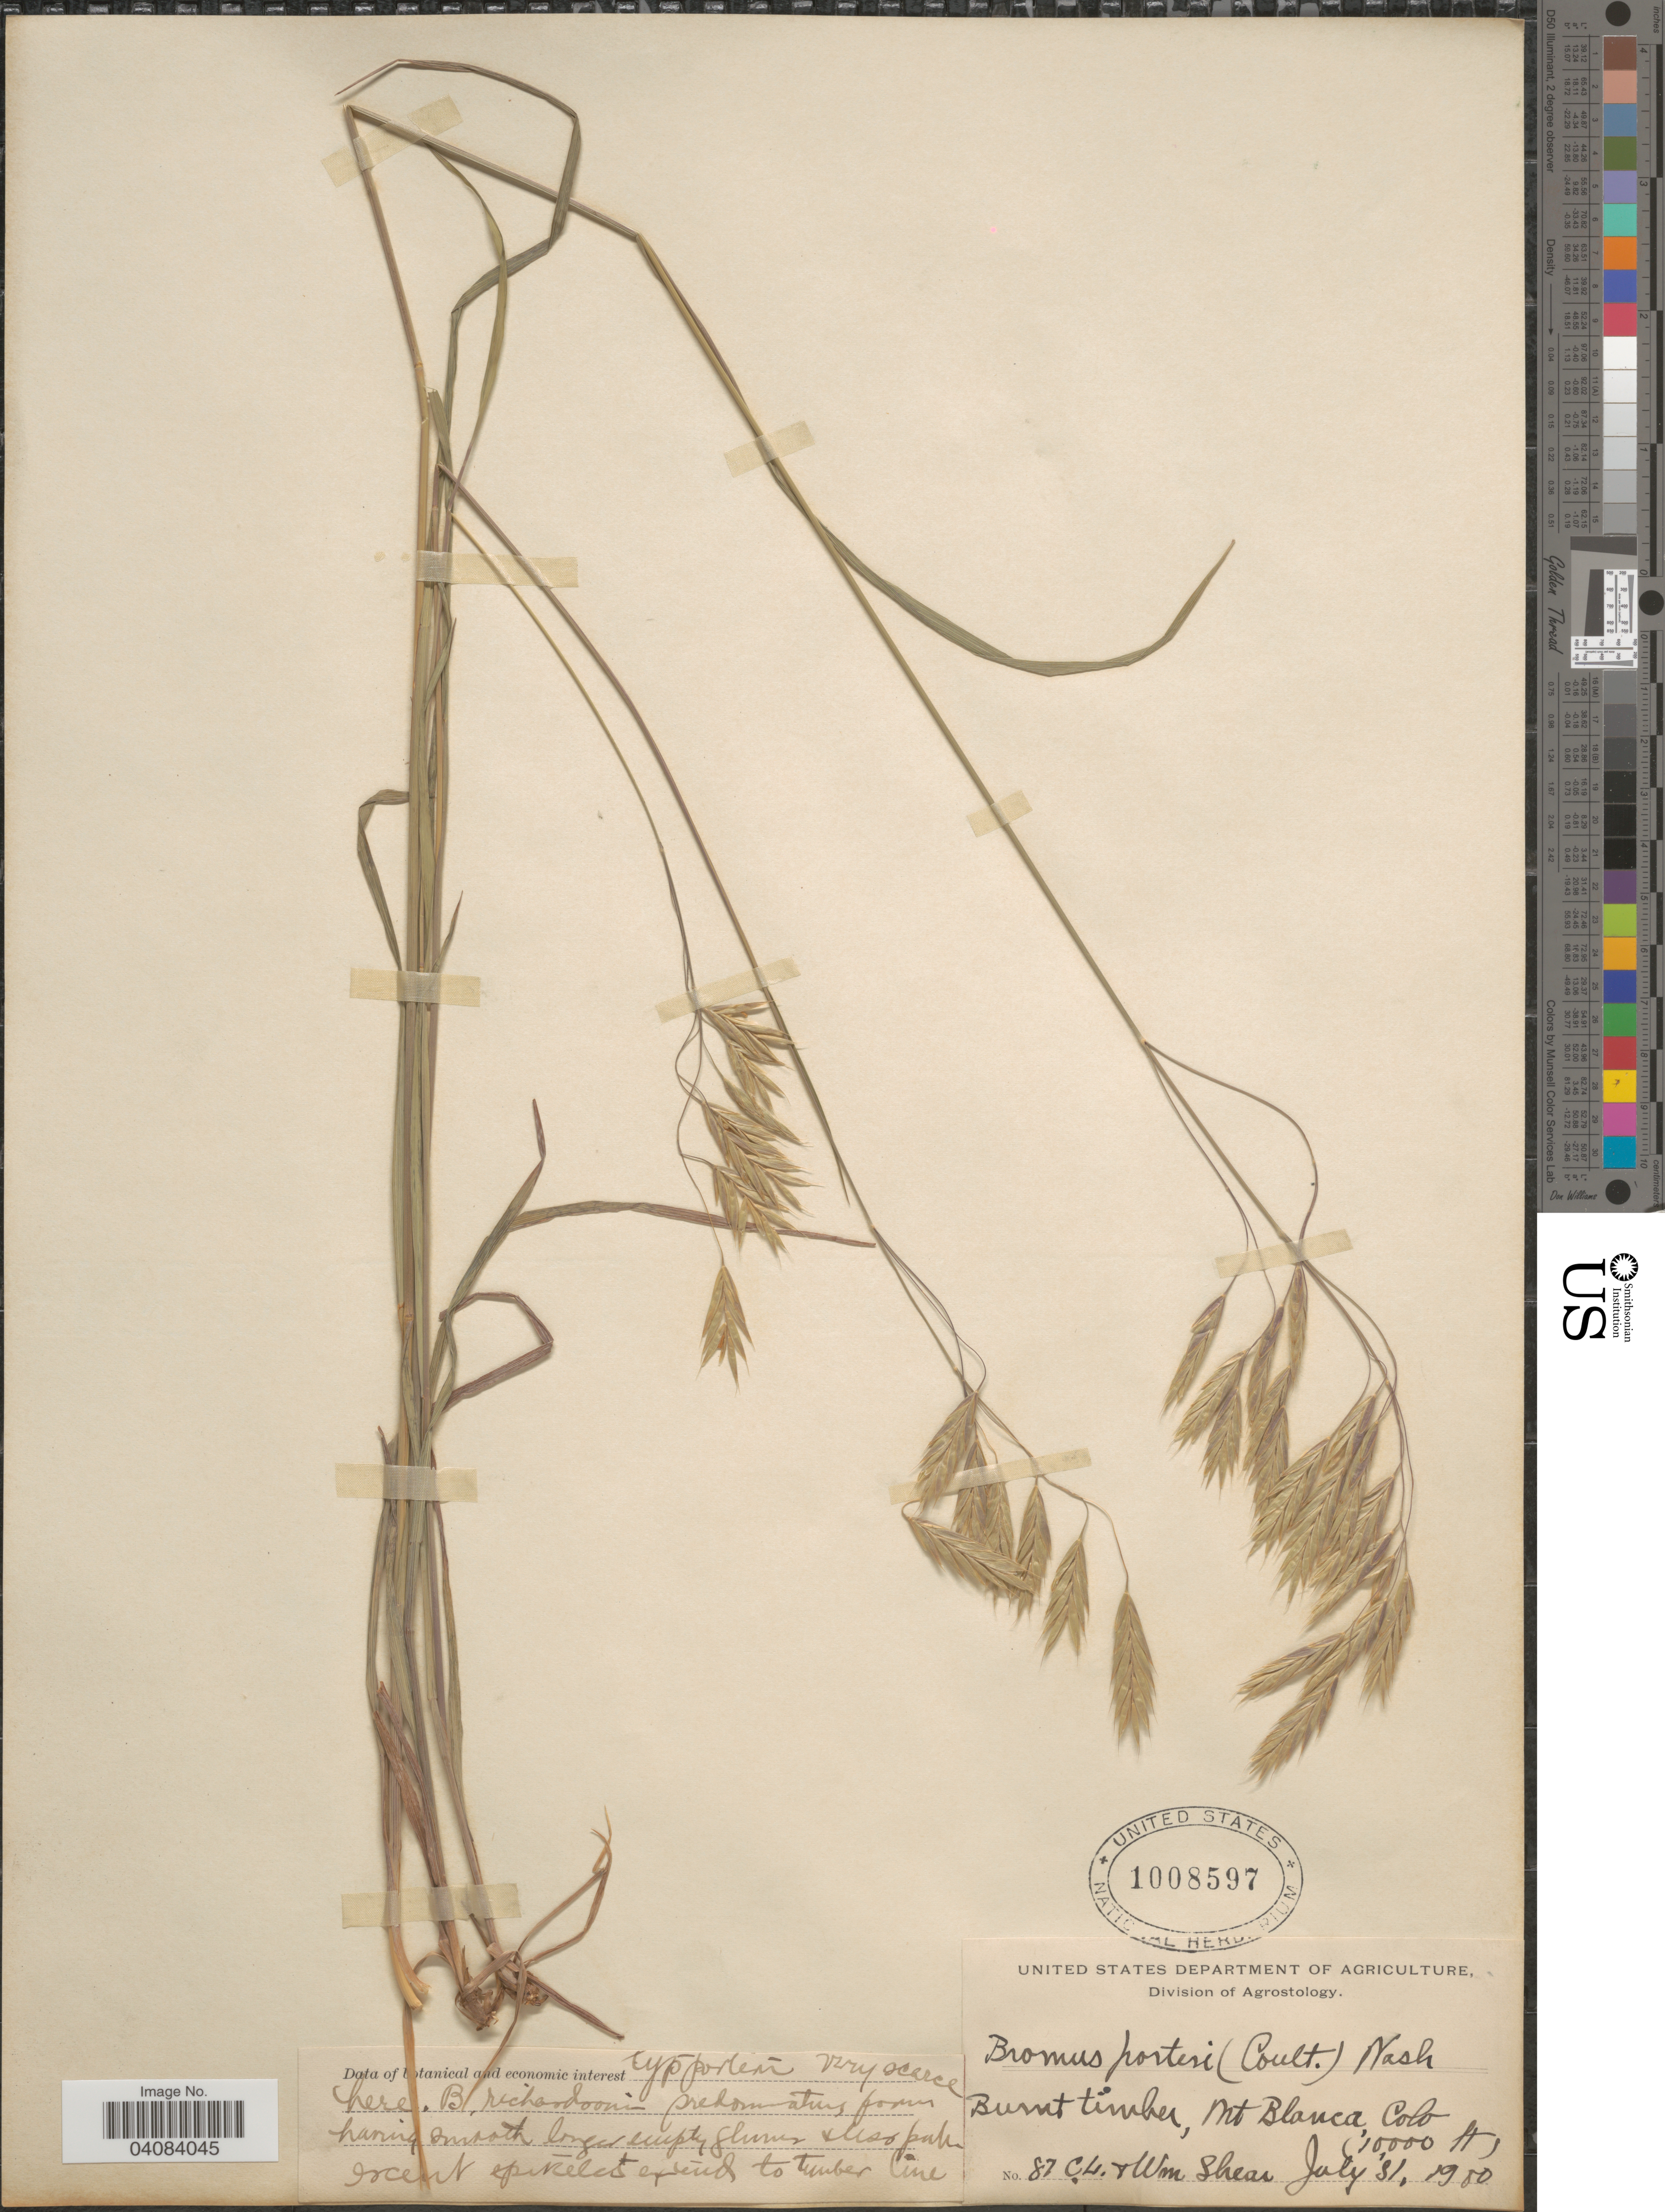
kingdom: Plantae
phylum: Tracheophyta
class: Liliopsida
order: Poales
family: Poaceae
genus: Bromus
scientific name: Bromus porteri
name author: (J.M. Coult.) Nash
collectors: C. L. Shear & W. Shear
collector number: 87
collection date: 1980-07-31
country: United States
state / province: Colorado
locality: Burnt timber, Mt Blanca.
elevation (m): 3048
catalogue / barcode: US 1008597